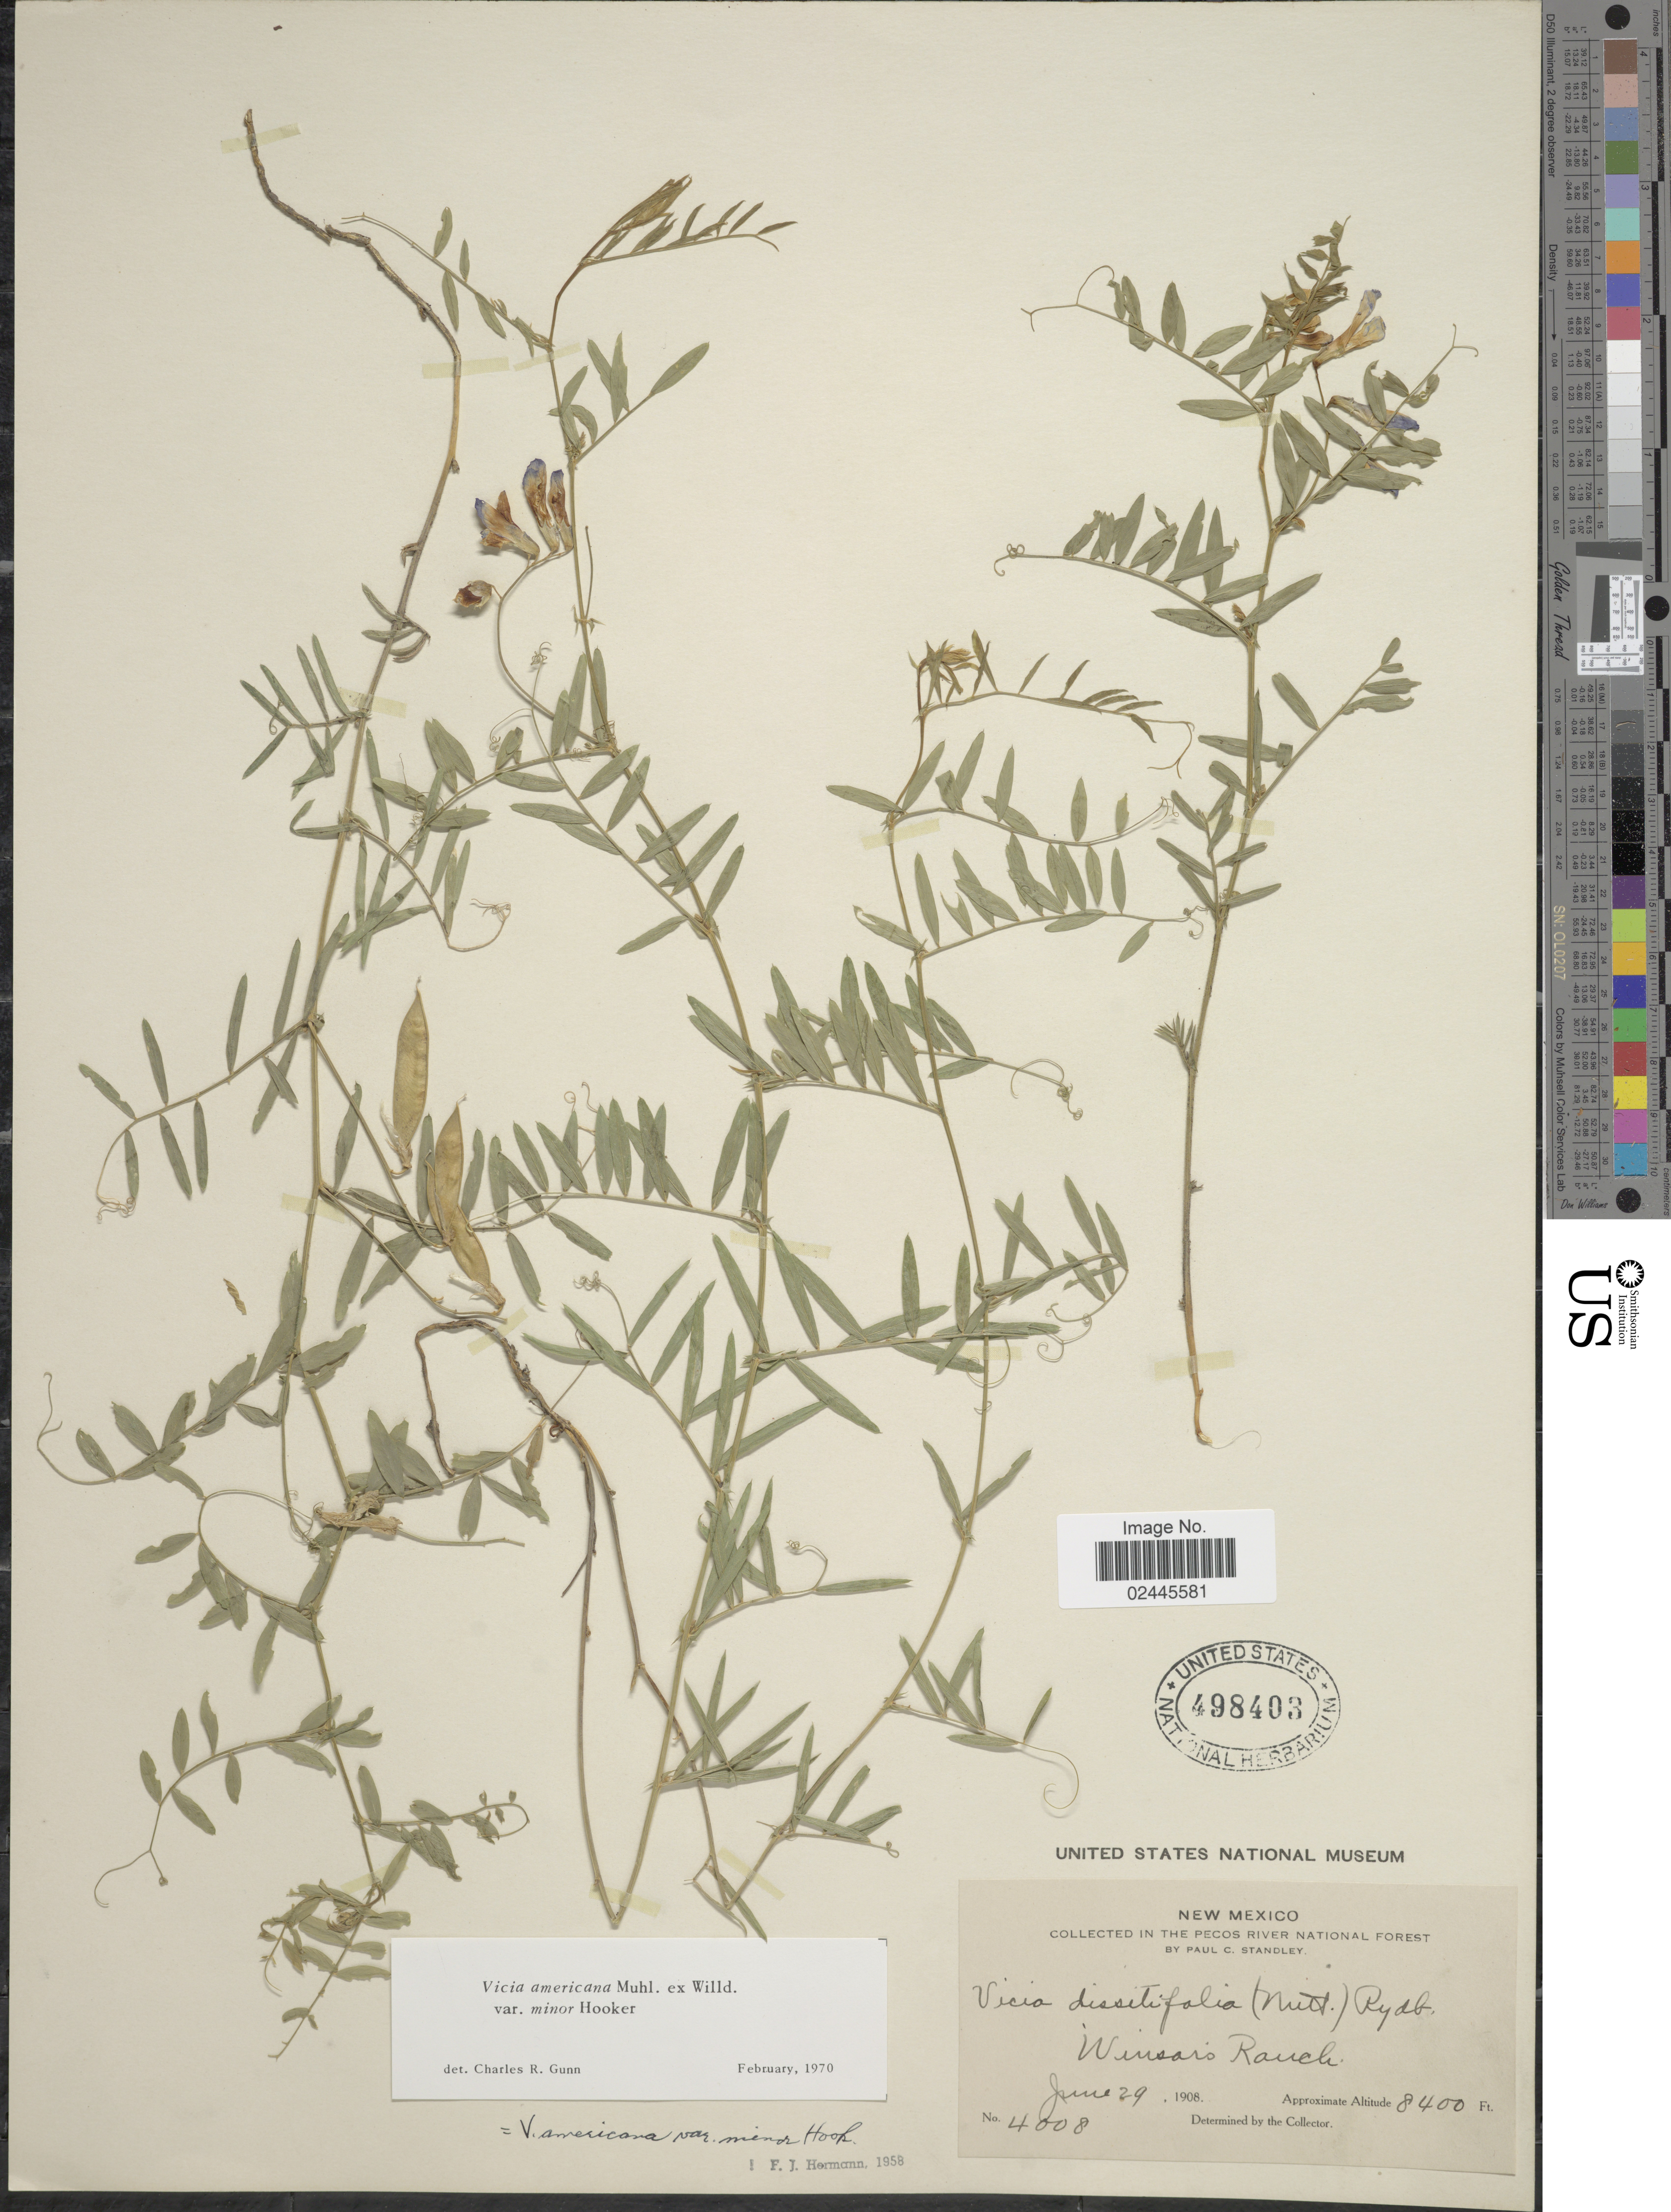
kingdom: Plantae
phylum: Tracheophyta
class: Magnoliopsida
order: Fabales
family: Fabaceae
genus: Vicia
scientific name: Vicia americana var. minor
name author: Hook.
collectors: P. C. Standley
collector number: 4008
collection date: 1908-06-29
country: United States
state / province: New Mexico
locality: In the Pecos River National Forest, Winsaro Ranch.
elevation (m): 2560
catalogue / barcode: US 498403